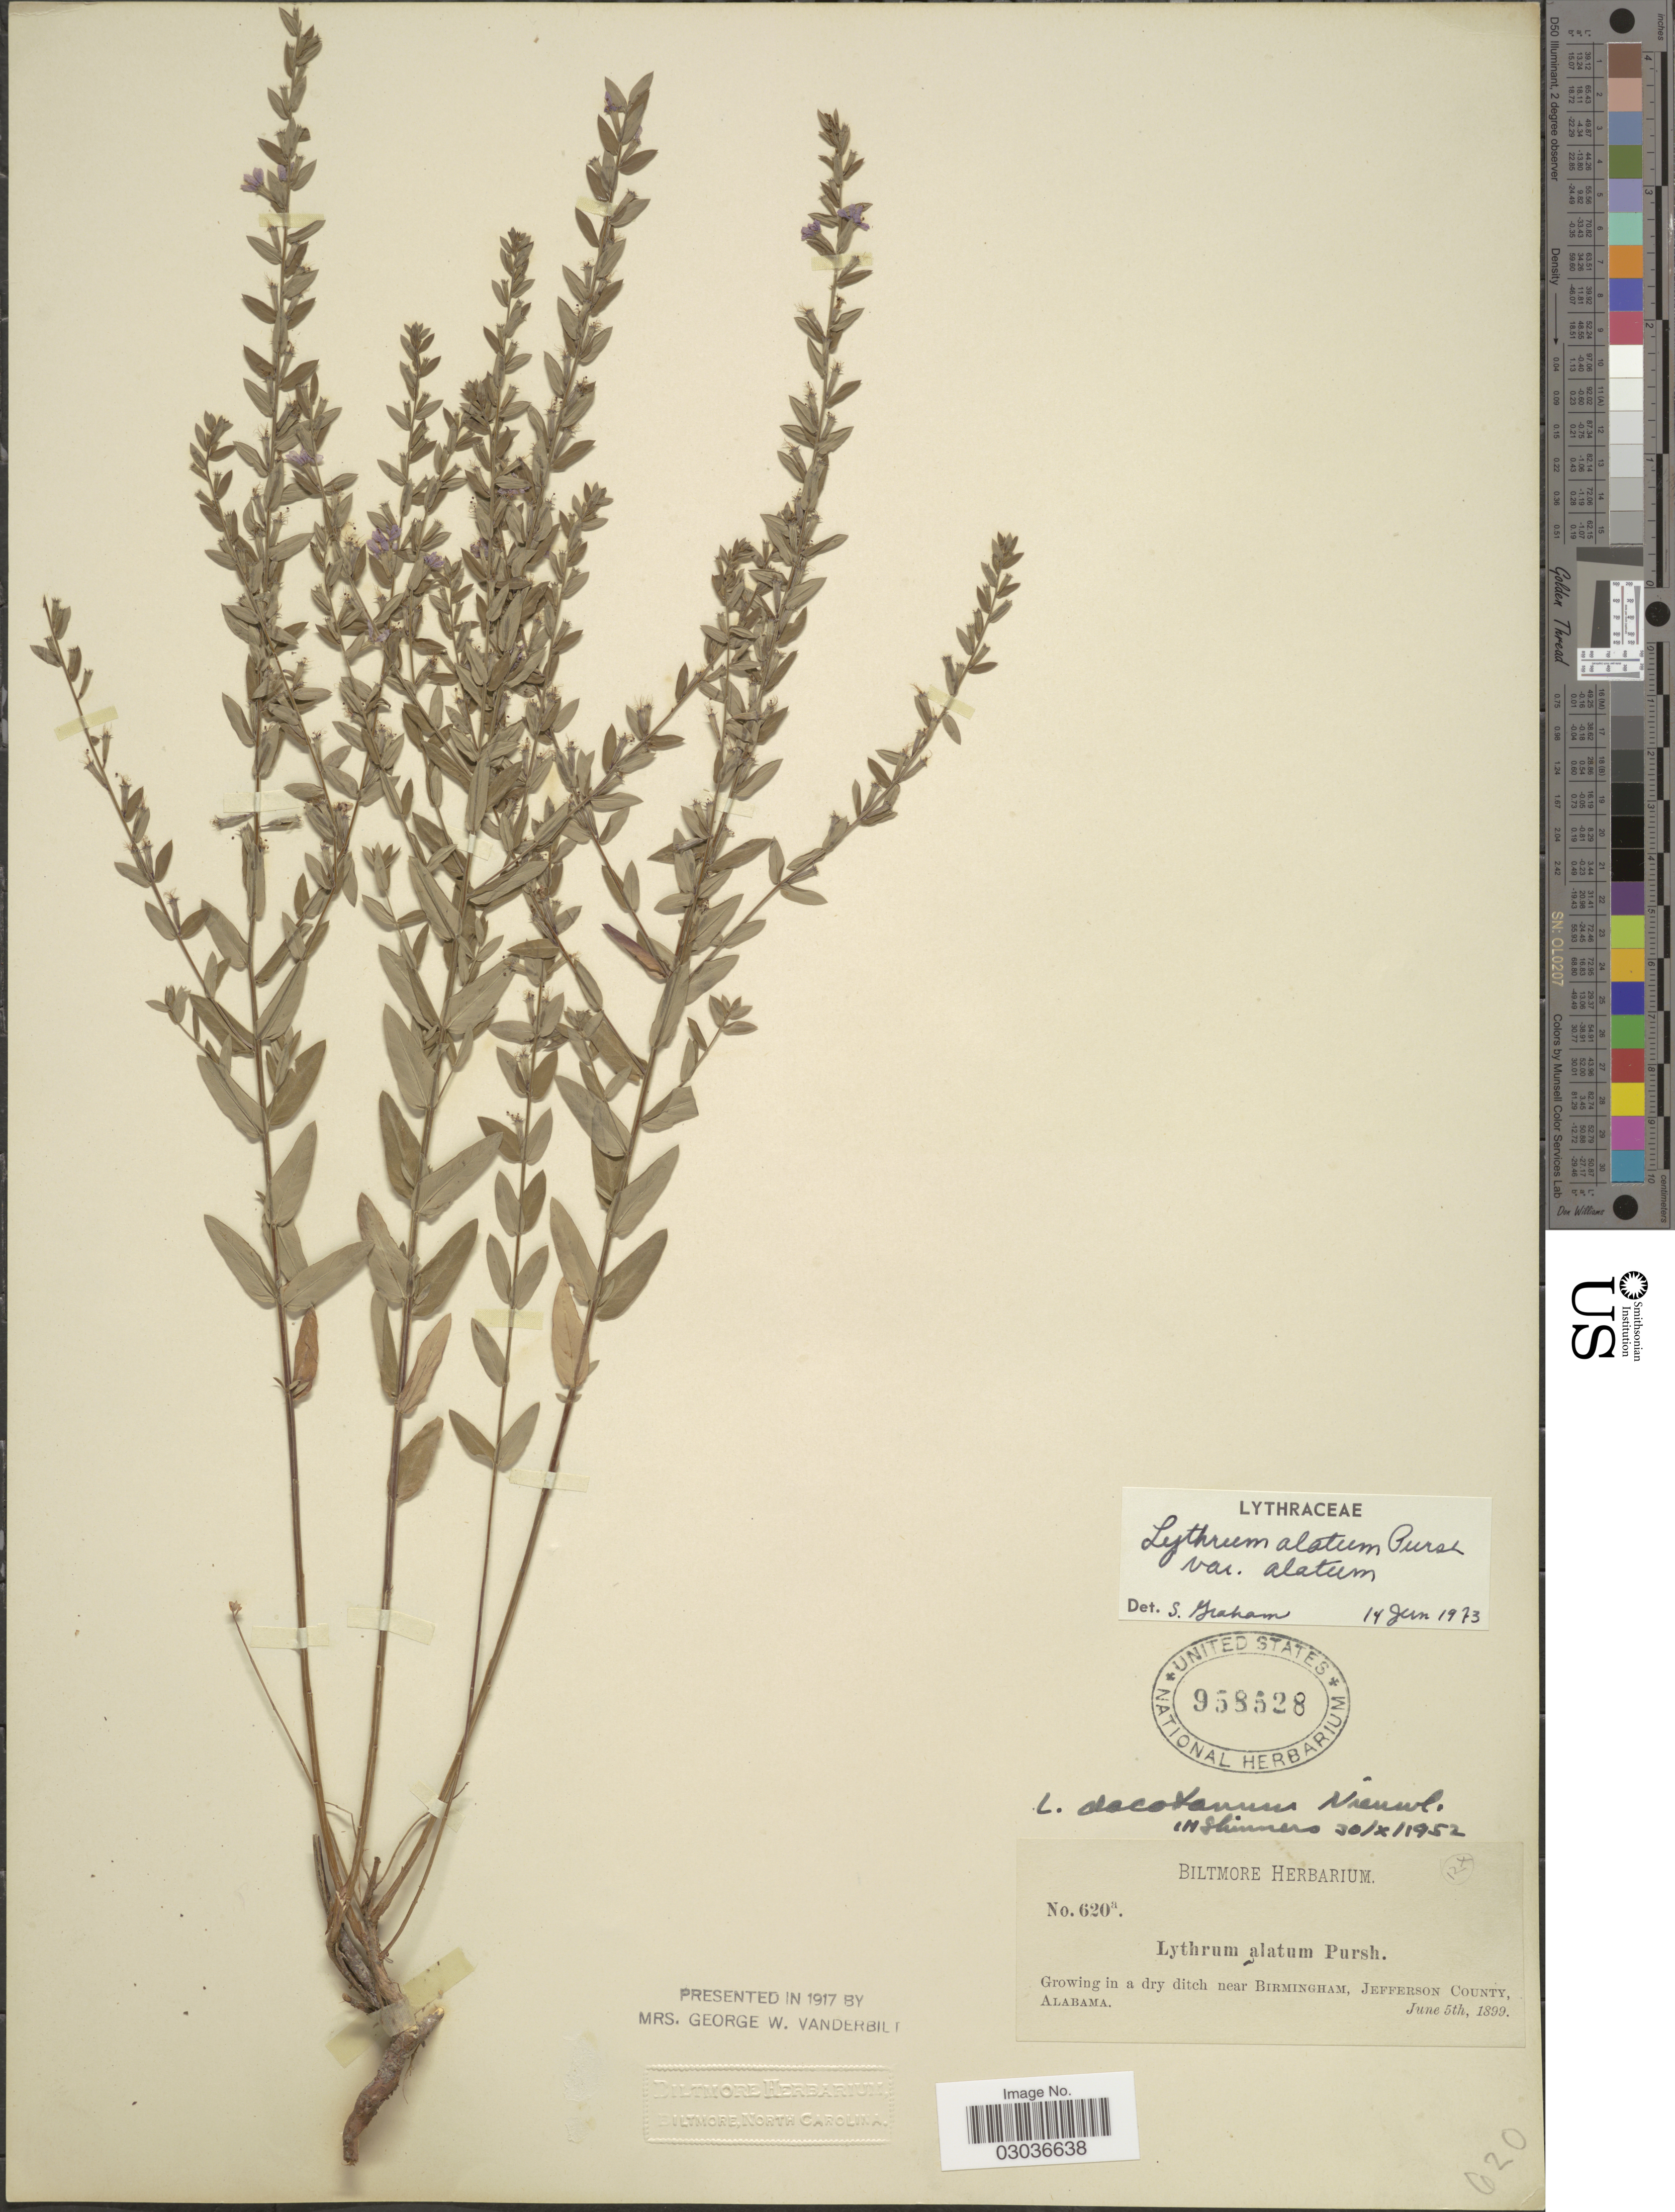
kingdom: Plantae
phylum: Tracheophyta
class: Magnoliopsida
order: Myrtales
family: Lythraceae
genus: Lythrum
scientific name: Lythrum alatum var. alatum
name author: Pursh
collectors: ex herb. Biltmore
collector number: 620a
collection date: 1899-06-05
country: United States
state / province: Alabama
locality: Near Birmingham, Jefferson County.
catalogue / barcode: US 658528